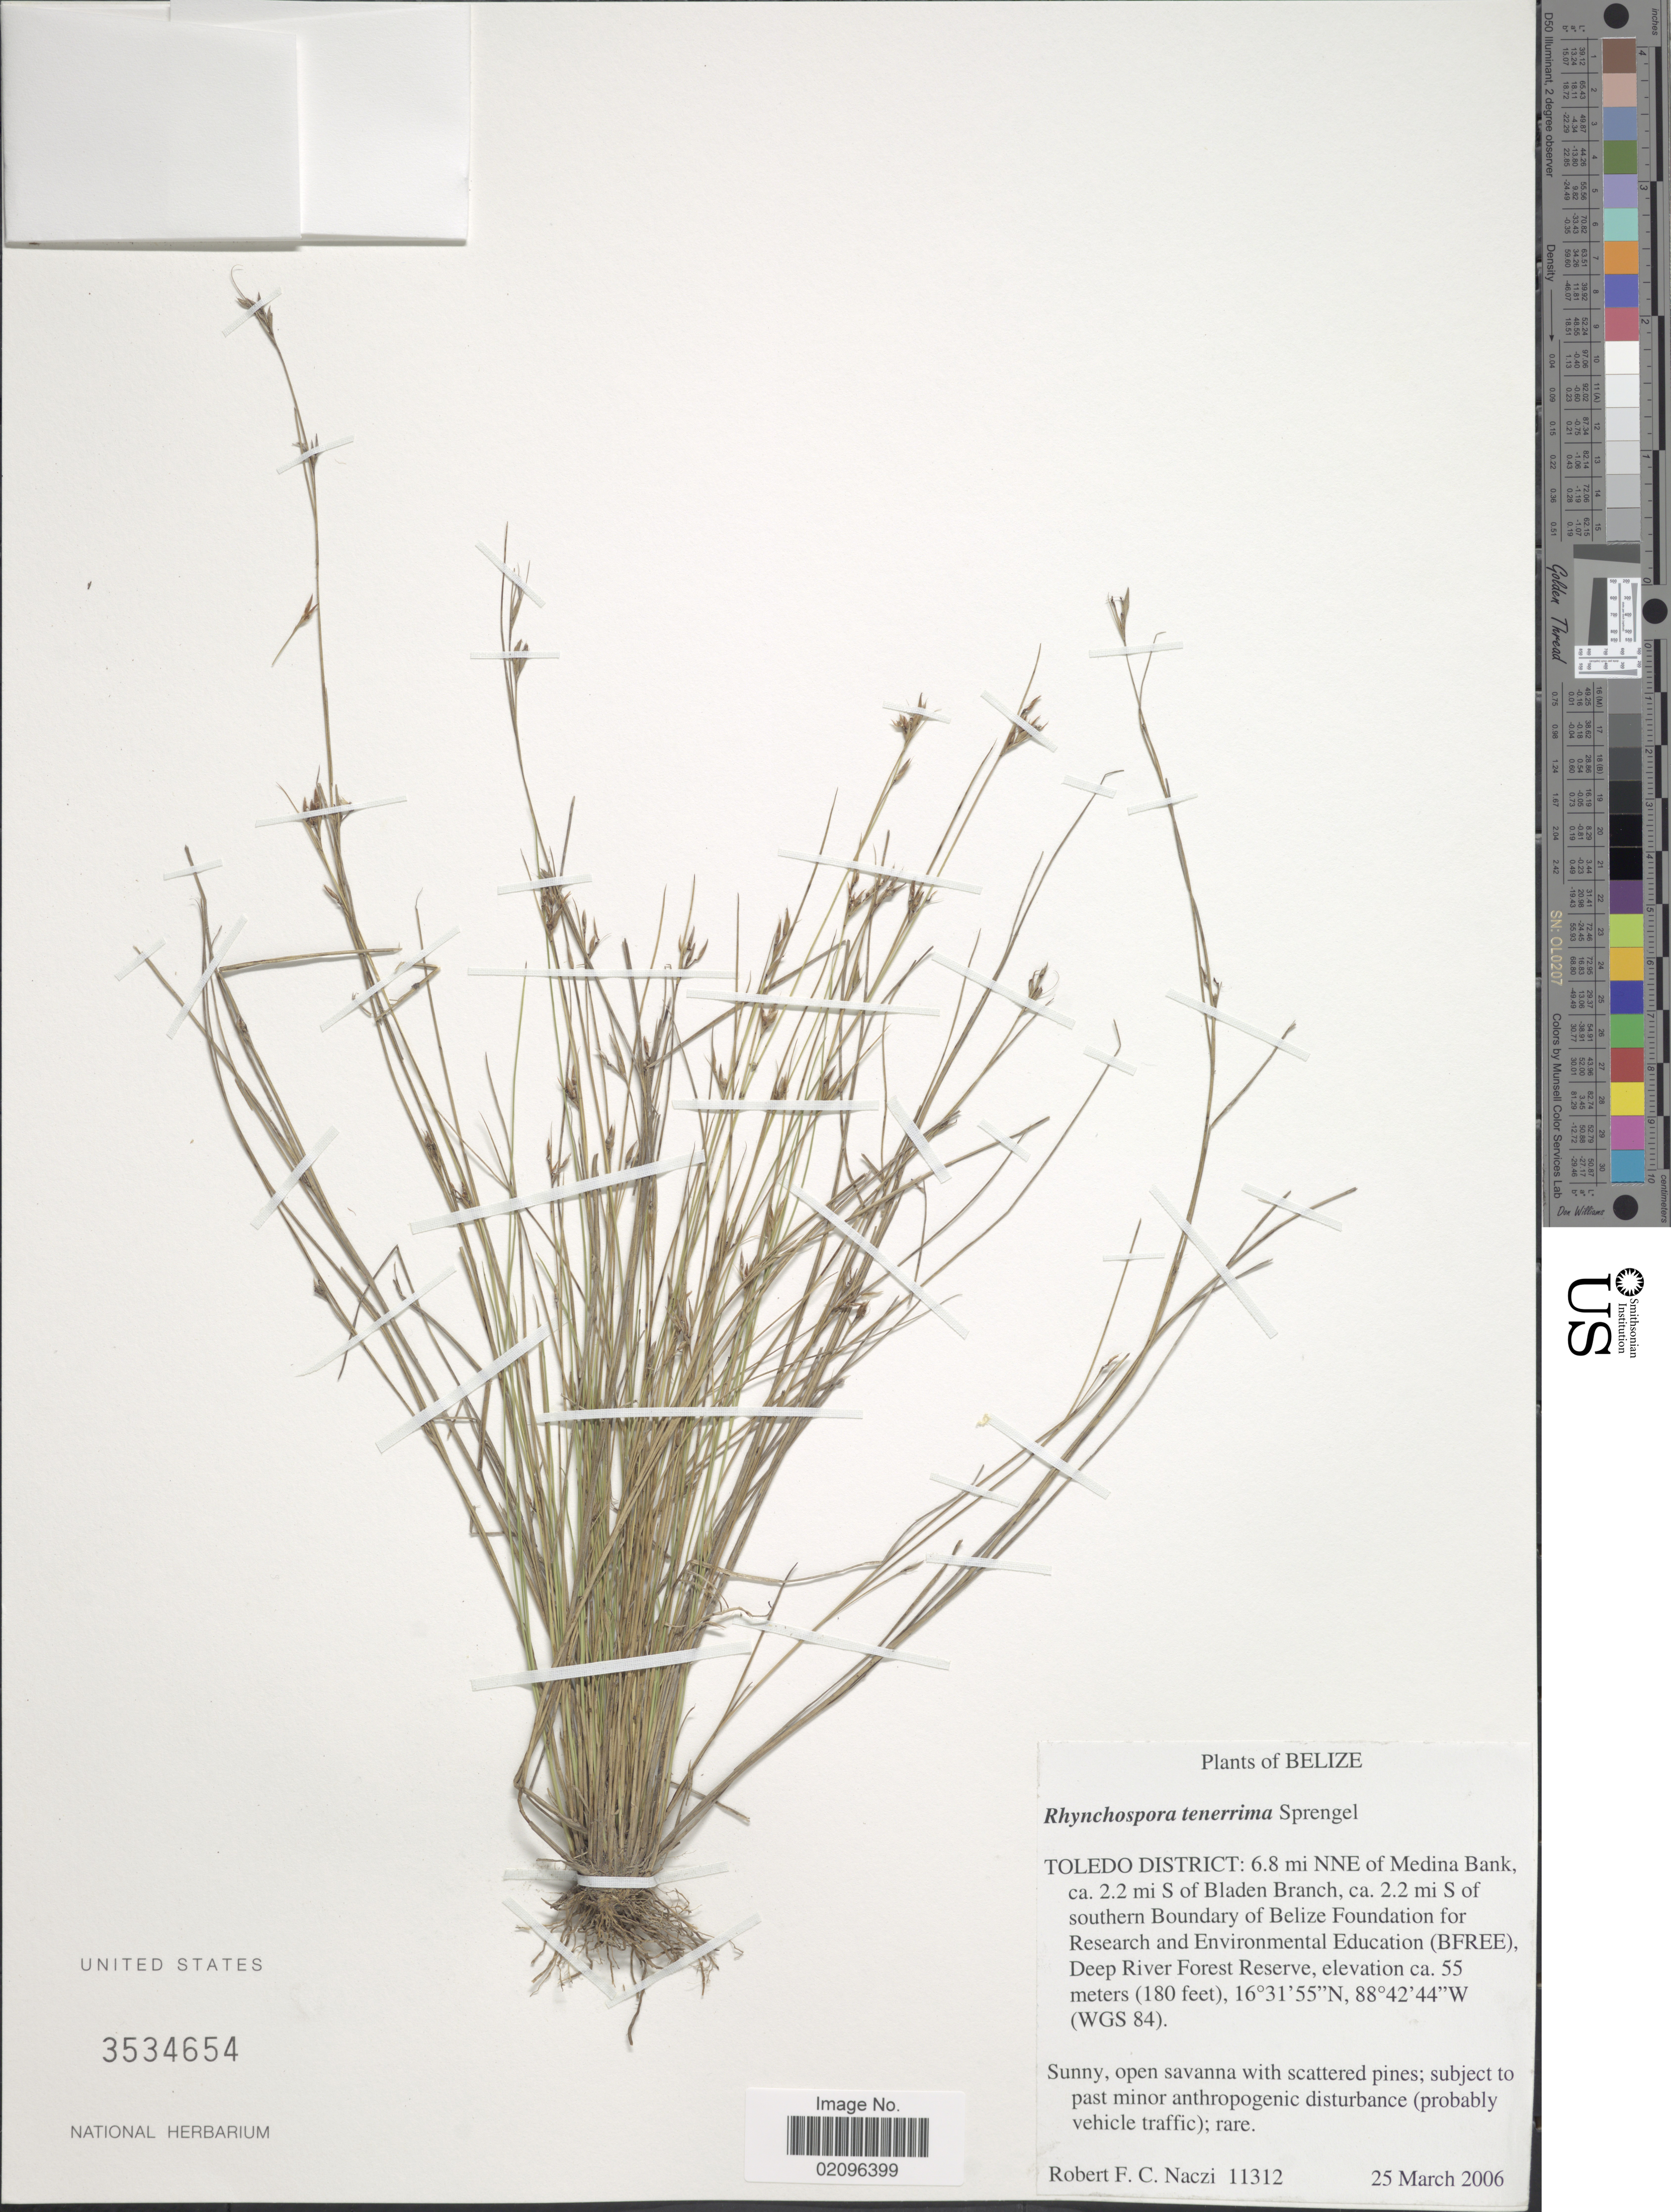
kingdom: Plantae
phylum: Tracheophyta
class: Liliopsida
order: Poales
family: Cyperaceae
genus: Rhynchospora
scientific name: Rhynchospora tenerrima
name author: Nees ex Spreng.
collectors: R. F. C. Naczi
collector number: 11312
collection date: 2006-03-25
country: Belize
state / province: Toledo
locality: Toledo District: 6.7 mi NNE of Medina Bank, ca. 2.2 mi. S of Bladen Branch, ca. 2.2 mi S of southern Boundary of Belize Foundation for Research and Environmental Education (BFREE), Deep River Forest Reserve. (WGS 84).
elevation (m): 55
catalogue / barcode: US 3534654